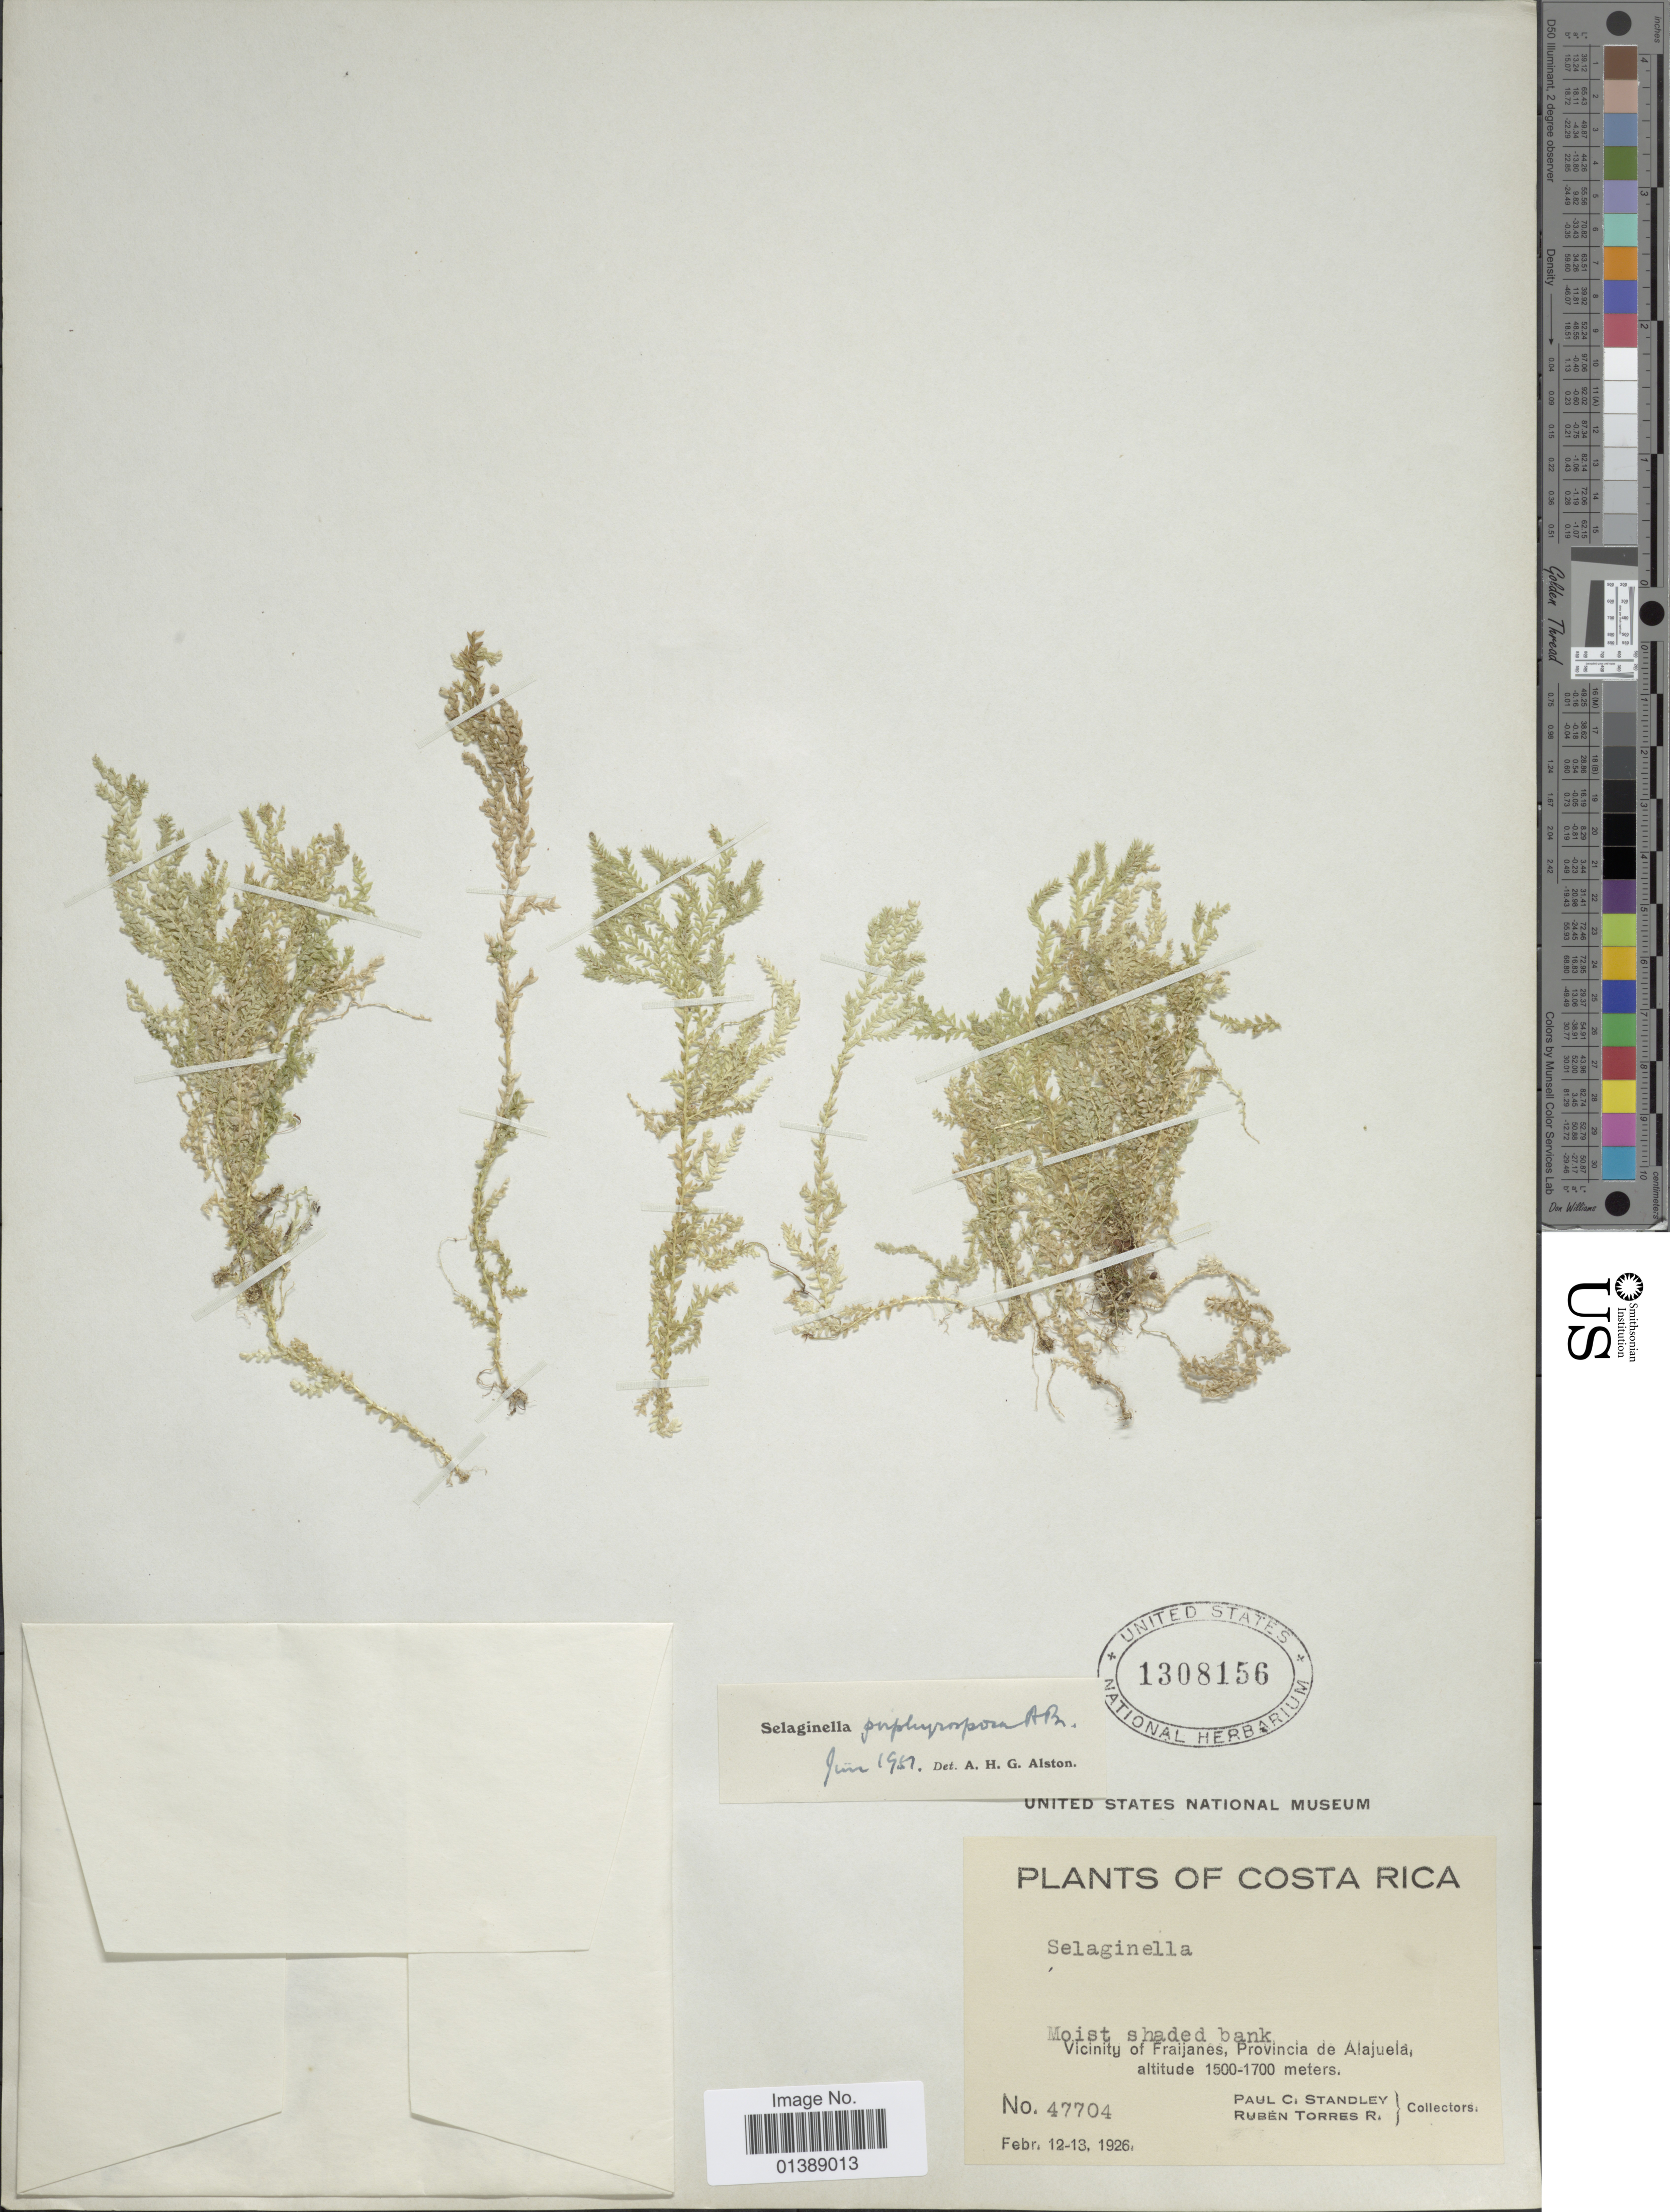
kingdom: Plantae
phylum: Tracheophyta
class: Lycopodiopsida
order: Selaginellales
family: Selaginellaceae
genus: Selaginella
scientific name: Selaginella porphyrospora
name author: A. Braun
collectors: P. C. Standley & R. Torres Rojas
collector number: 47704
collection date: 1926-02-12/1926-02-13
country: Costa Rica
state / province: Alajuela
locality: Vicinity of Fraijanes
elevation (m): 1500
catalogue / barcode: US 1308156